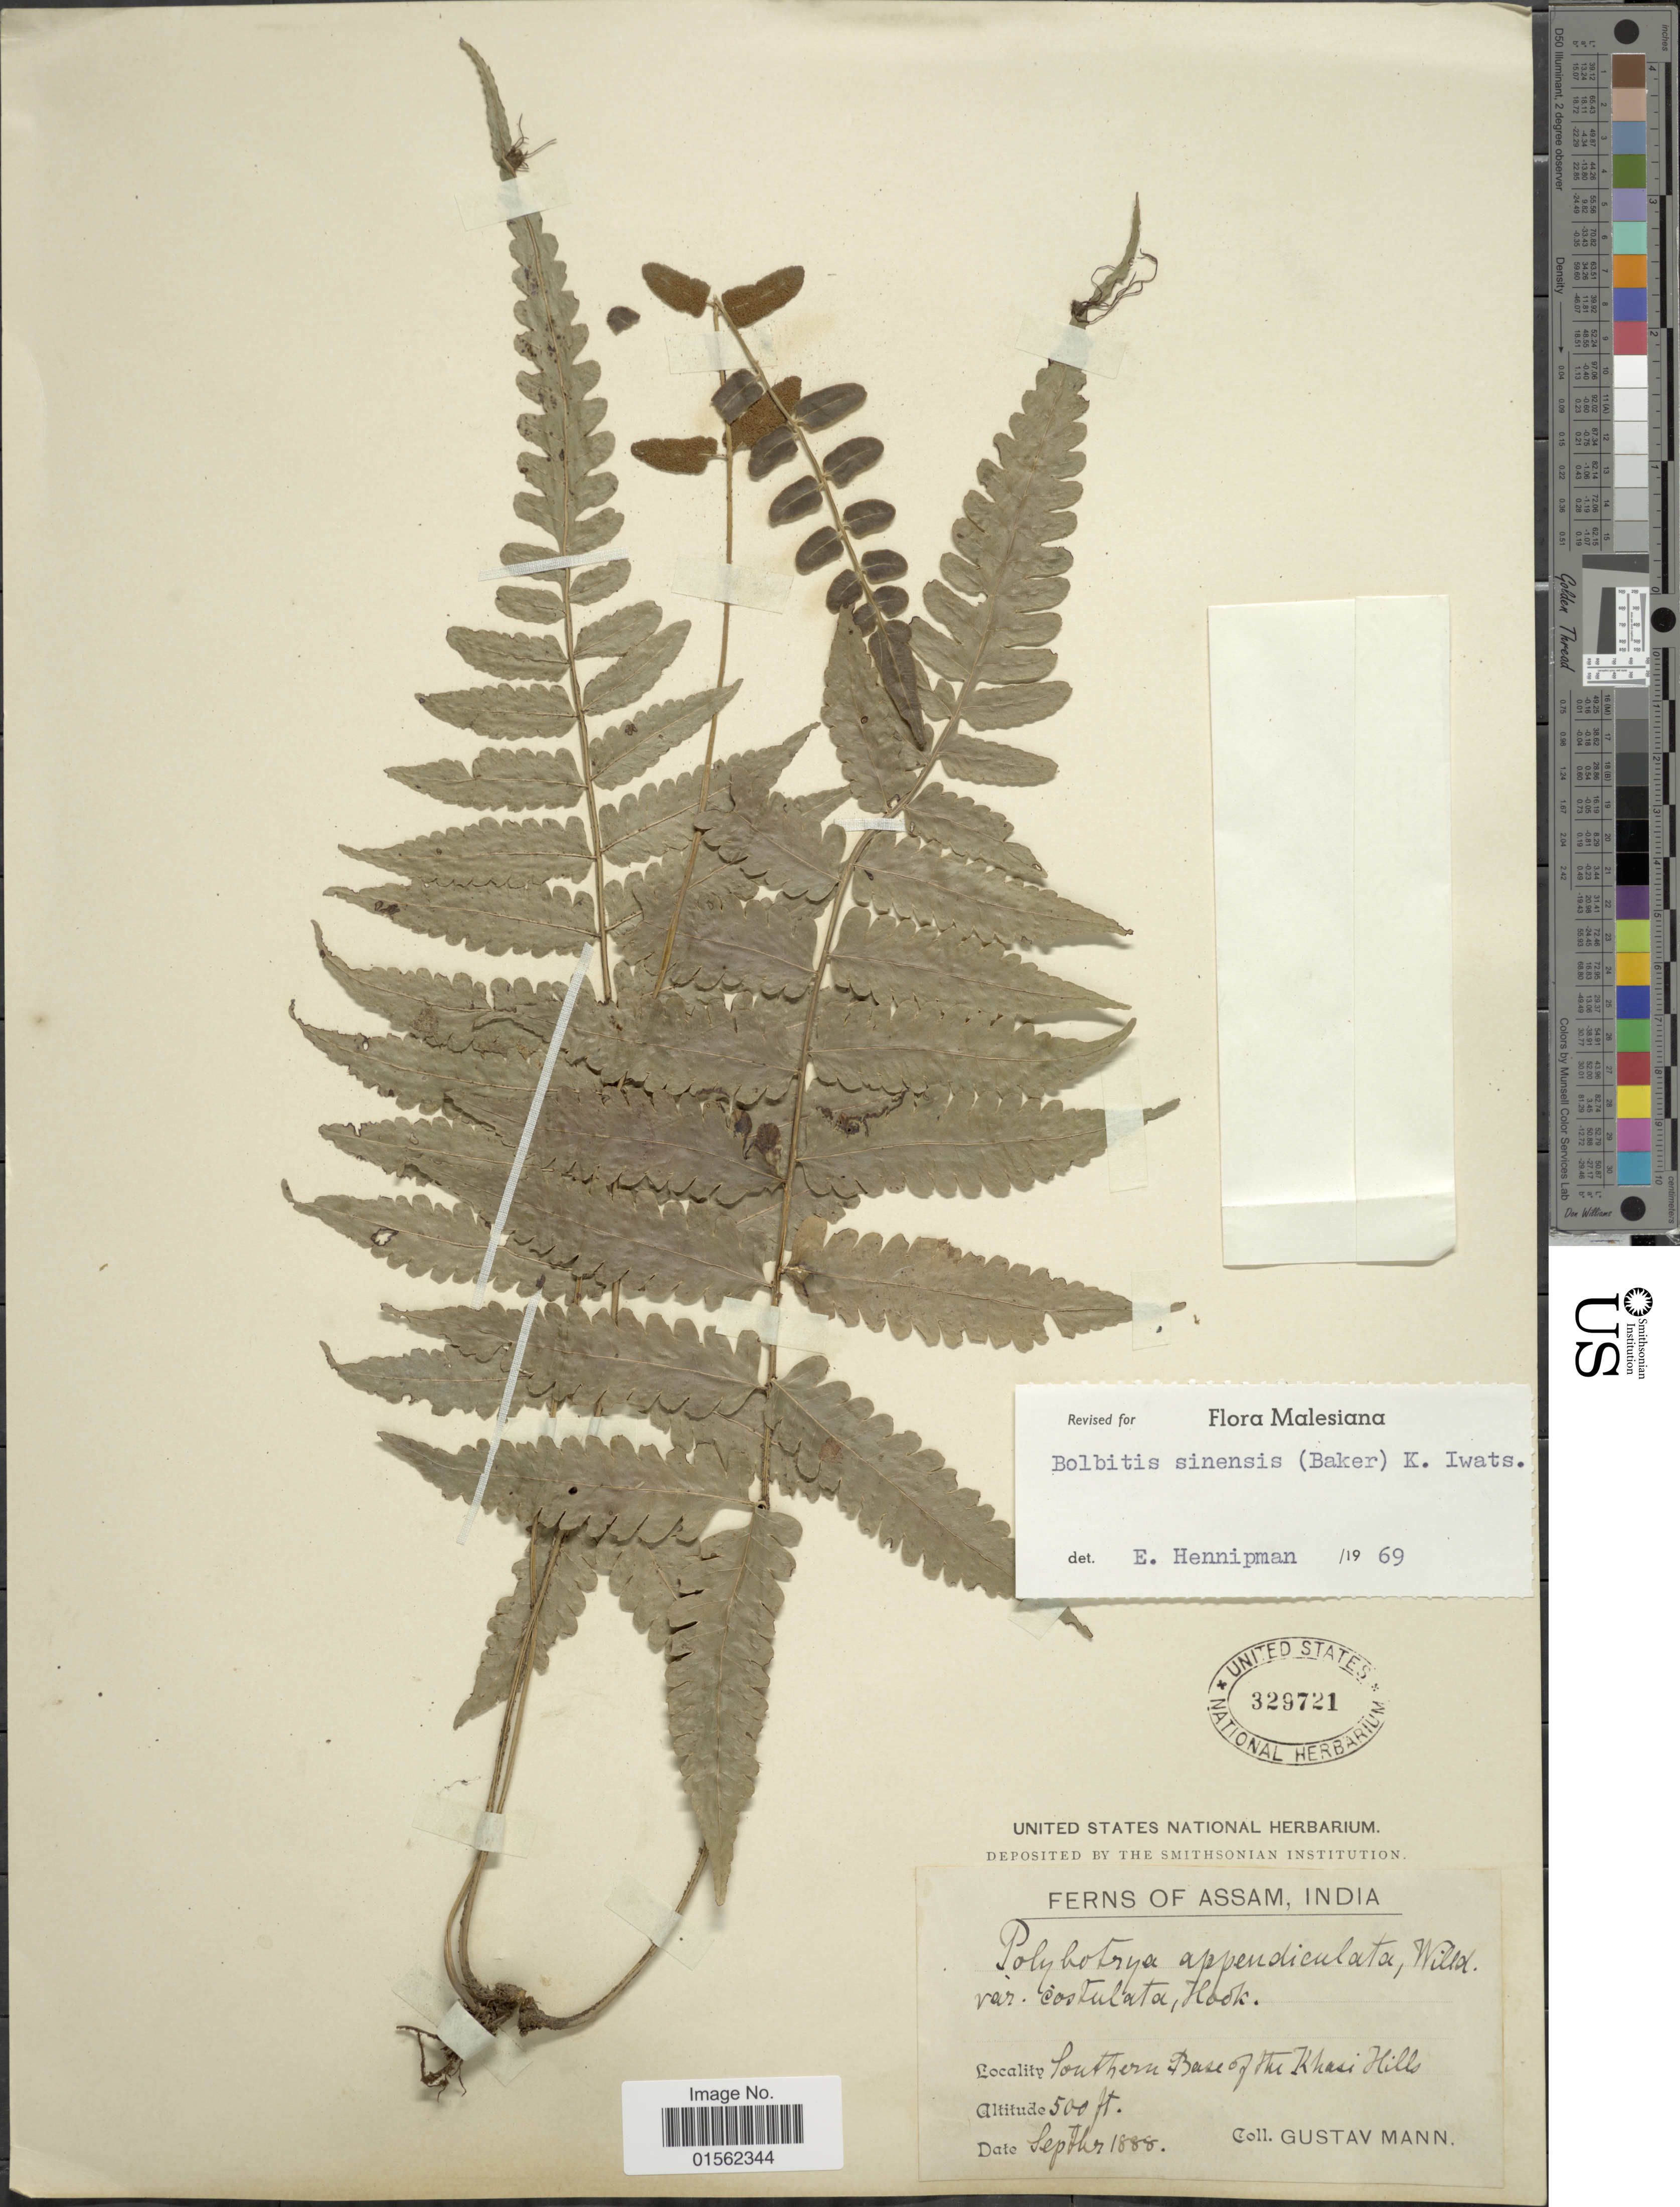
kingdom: Plantae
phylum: Tracheophyta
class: Polypodiopsida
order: Polypodiales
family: Dryopteridaceae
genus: Bolbitis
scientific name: Bolbitis sinensis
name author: (Baker) K. Iwats.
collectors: G. Mann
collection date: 1888-09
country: India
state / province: Meghalaya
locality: India, Southern Base of the Khasi Hills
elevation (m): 152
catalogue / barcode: US 329721